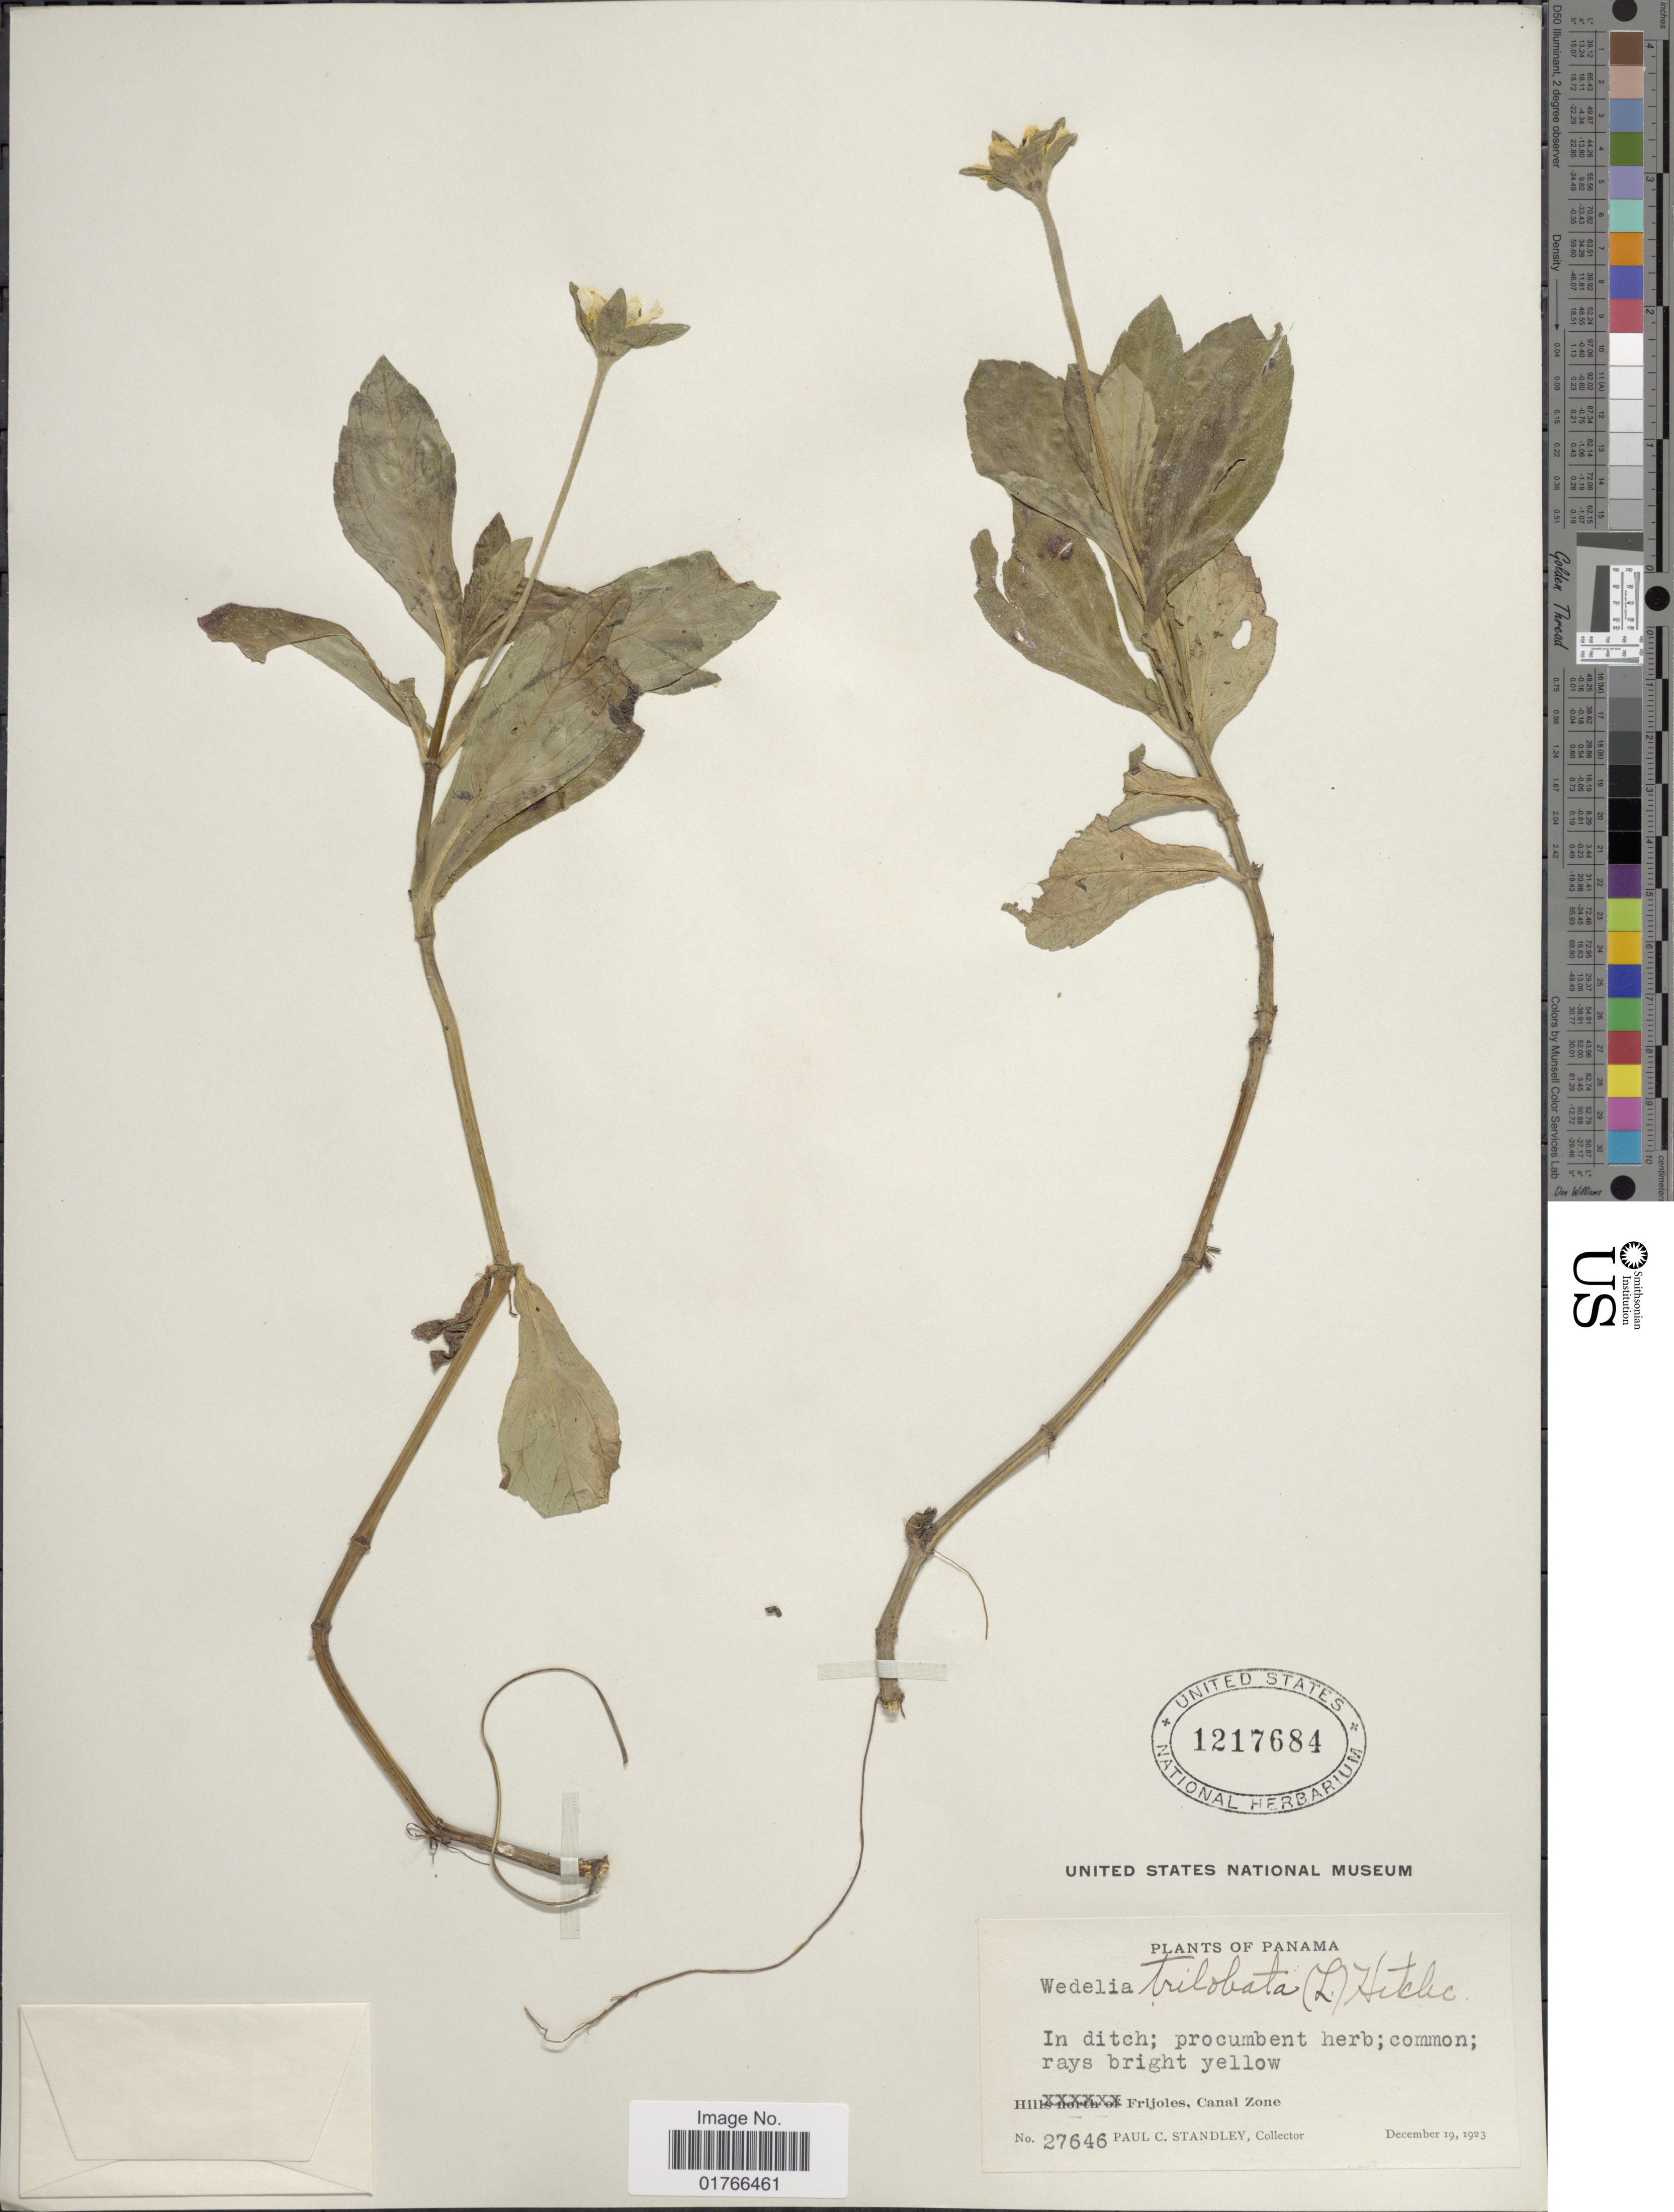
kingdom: Plantae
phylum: Tracheophyta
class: Magnoliopsida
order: Asterales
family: Asteraceae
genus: Sphagneticola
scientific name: Sphagneticola trilobata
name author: (L.) Pruski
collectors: P. C. Standley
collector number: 27646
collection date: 1923-12-19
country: Panama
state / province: Colón / Panamá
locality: Frijoles, Canal Zone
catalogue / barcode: US 1217684